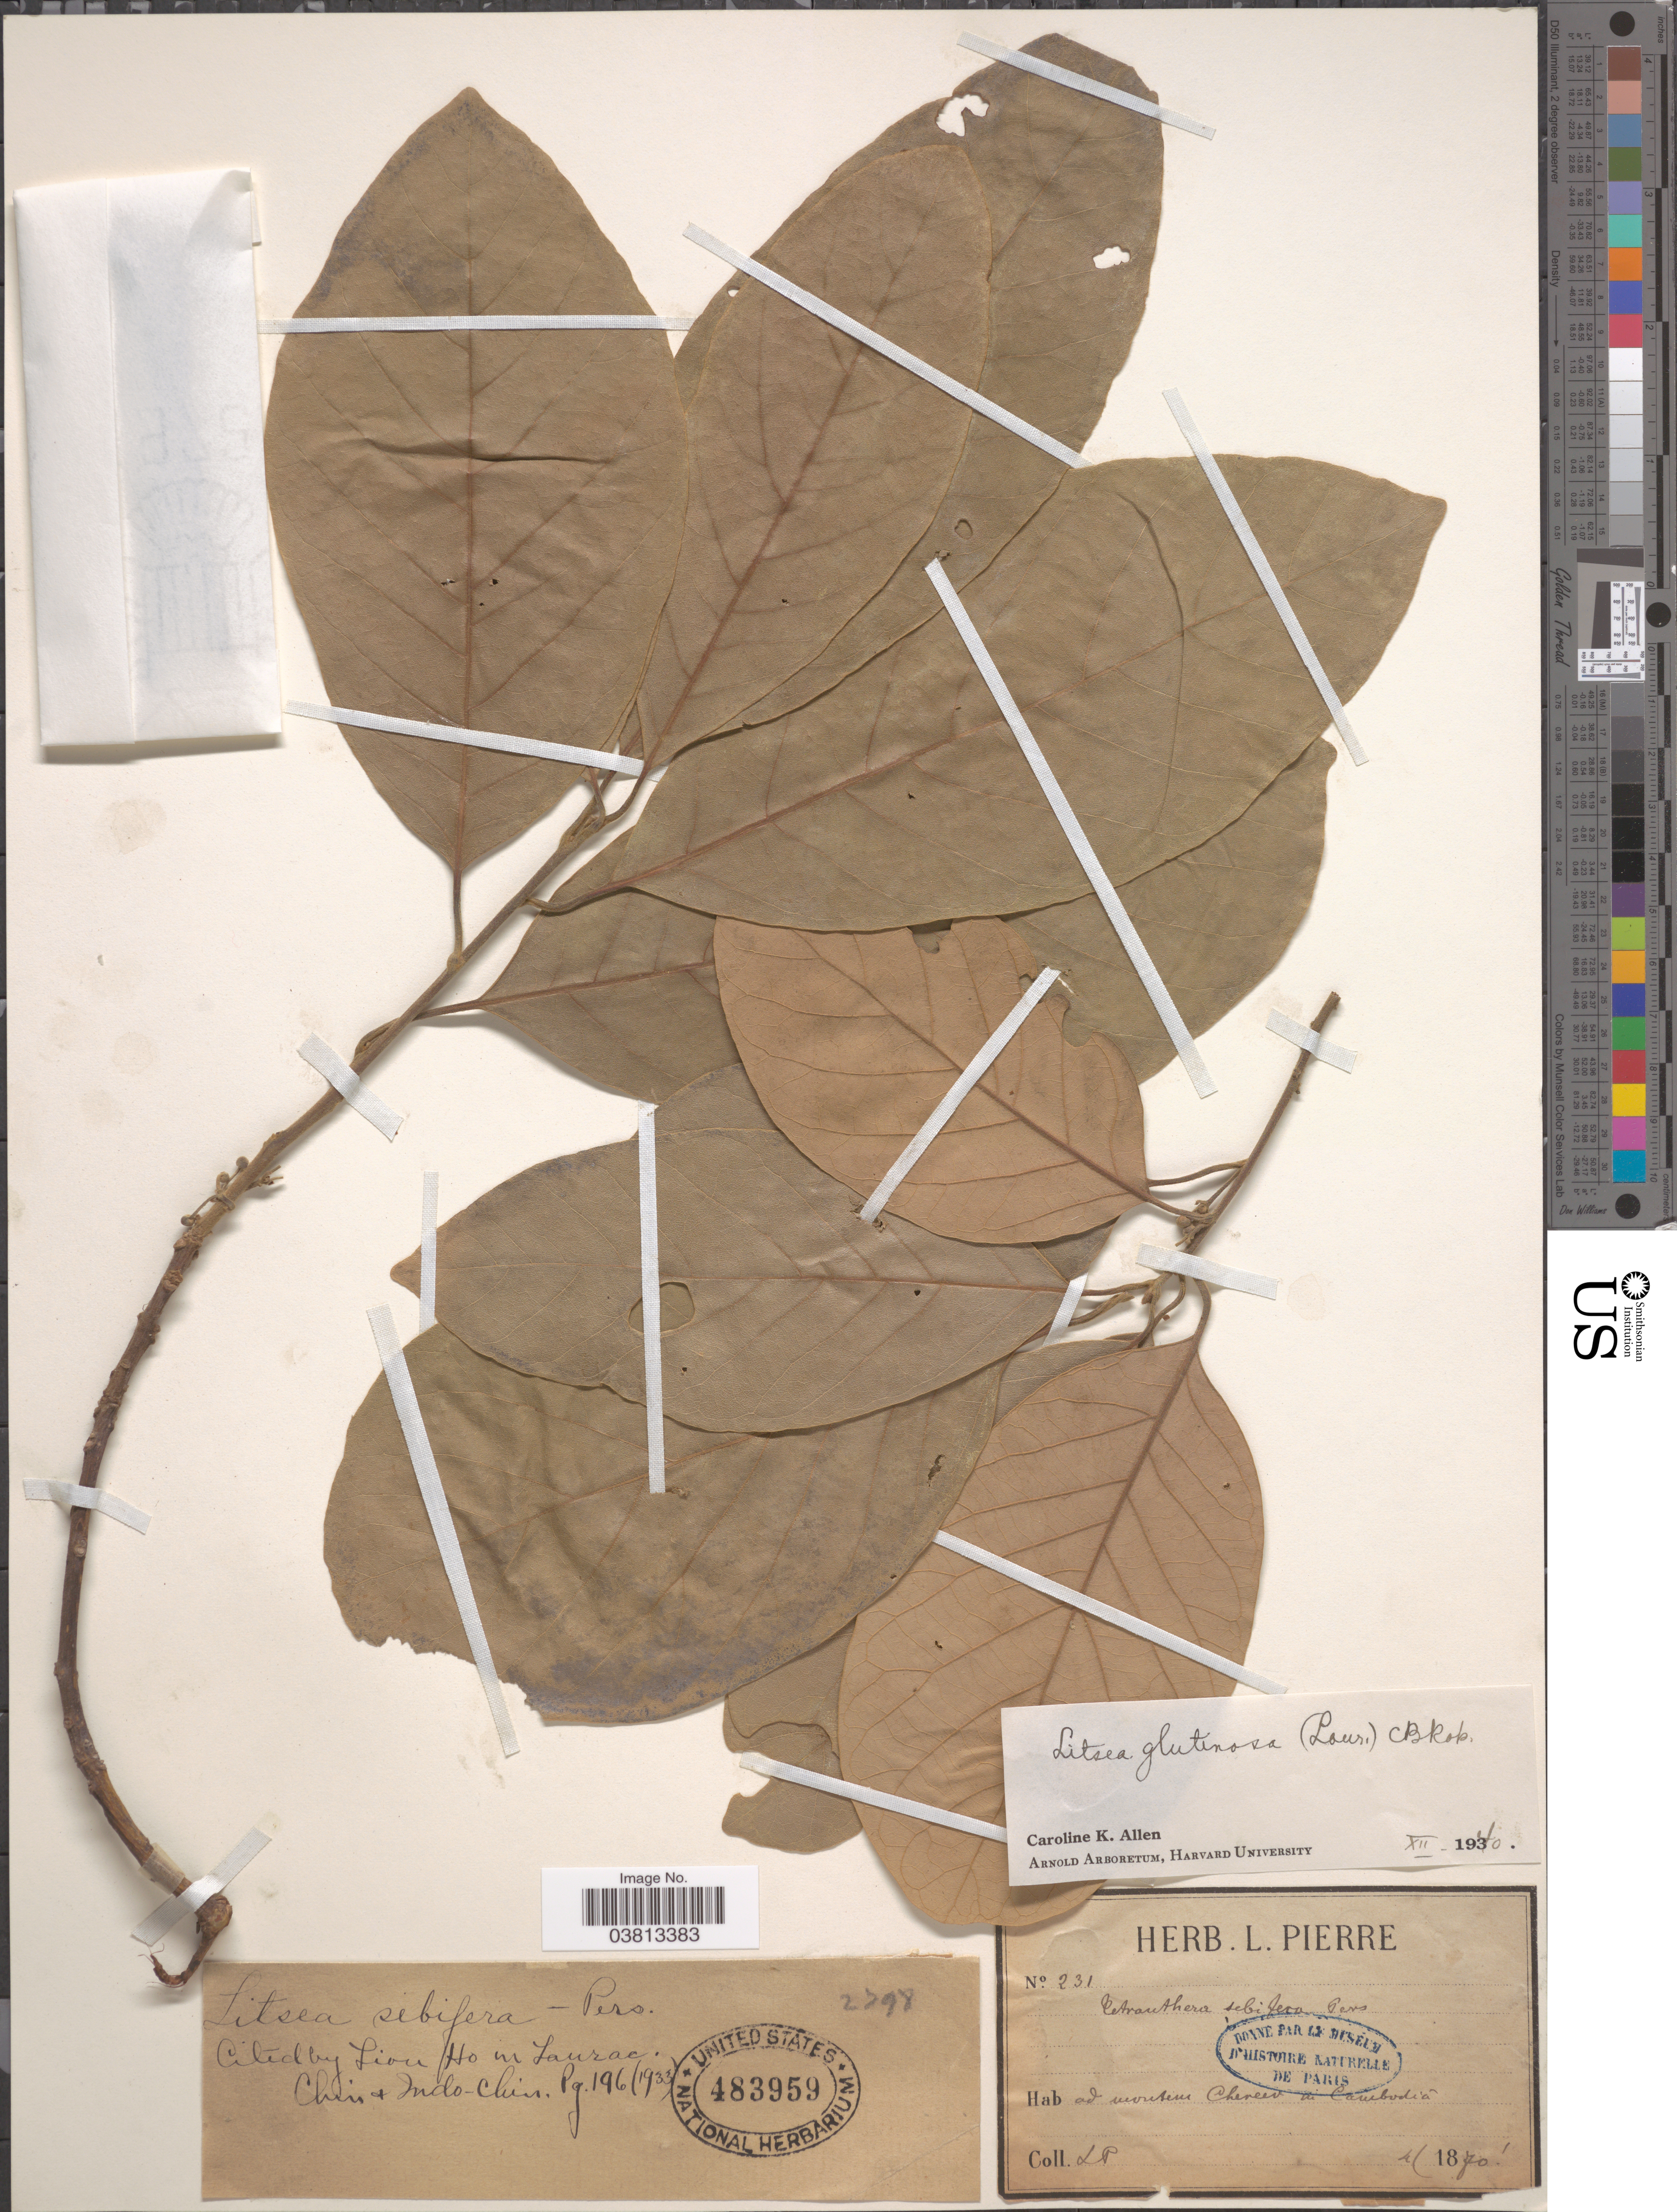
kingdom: Plantae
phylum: Tracheophyta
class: Magnoliopsida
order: Laurales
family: Lauraceae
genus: Litsea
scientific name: Litsea glutinosa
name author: (Lour.) C.B. Rob.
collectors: L. Pierre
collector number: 231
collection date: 1870-04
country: Cambodia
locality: Ad montem Chereev in Cambodia.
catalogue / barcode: US 483959